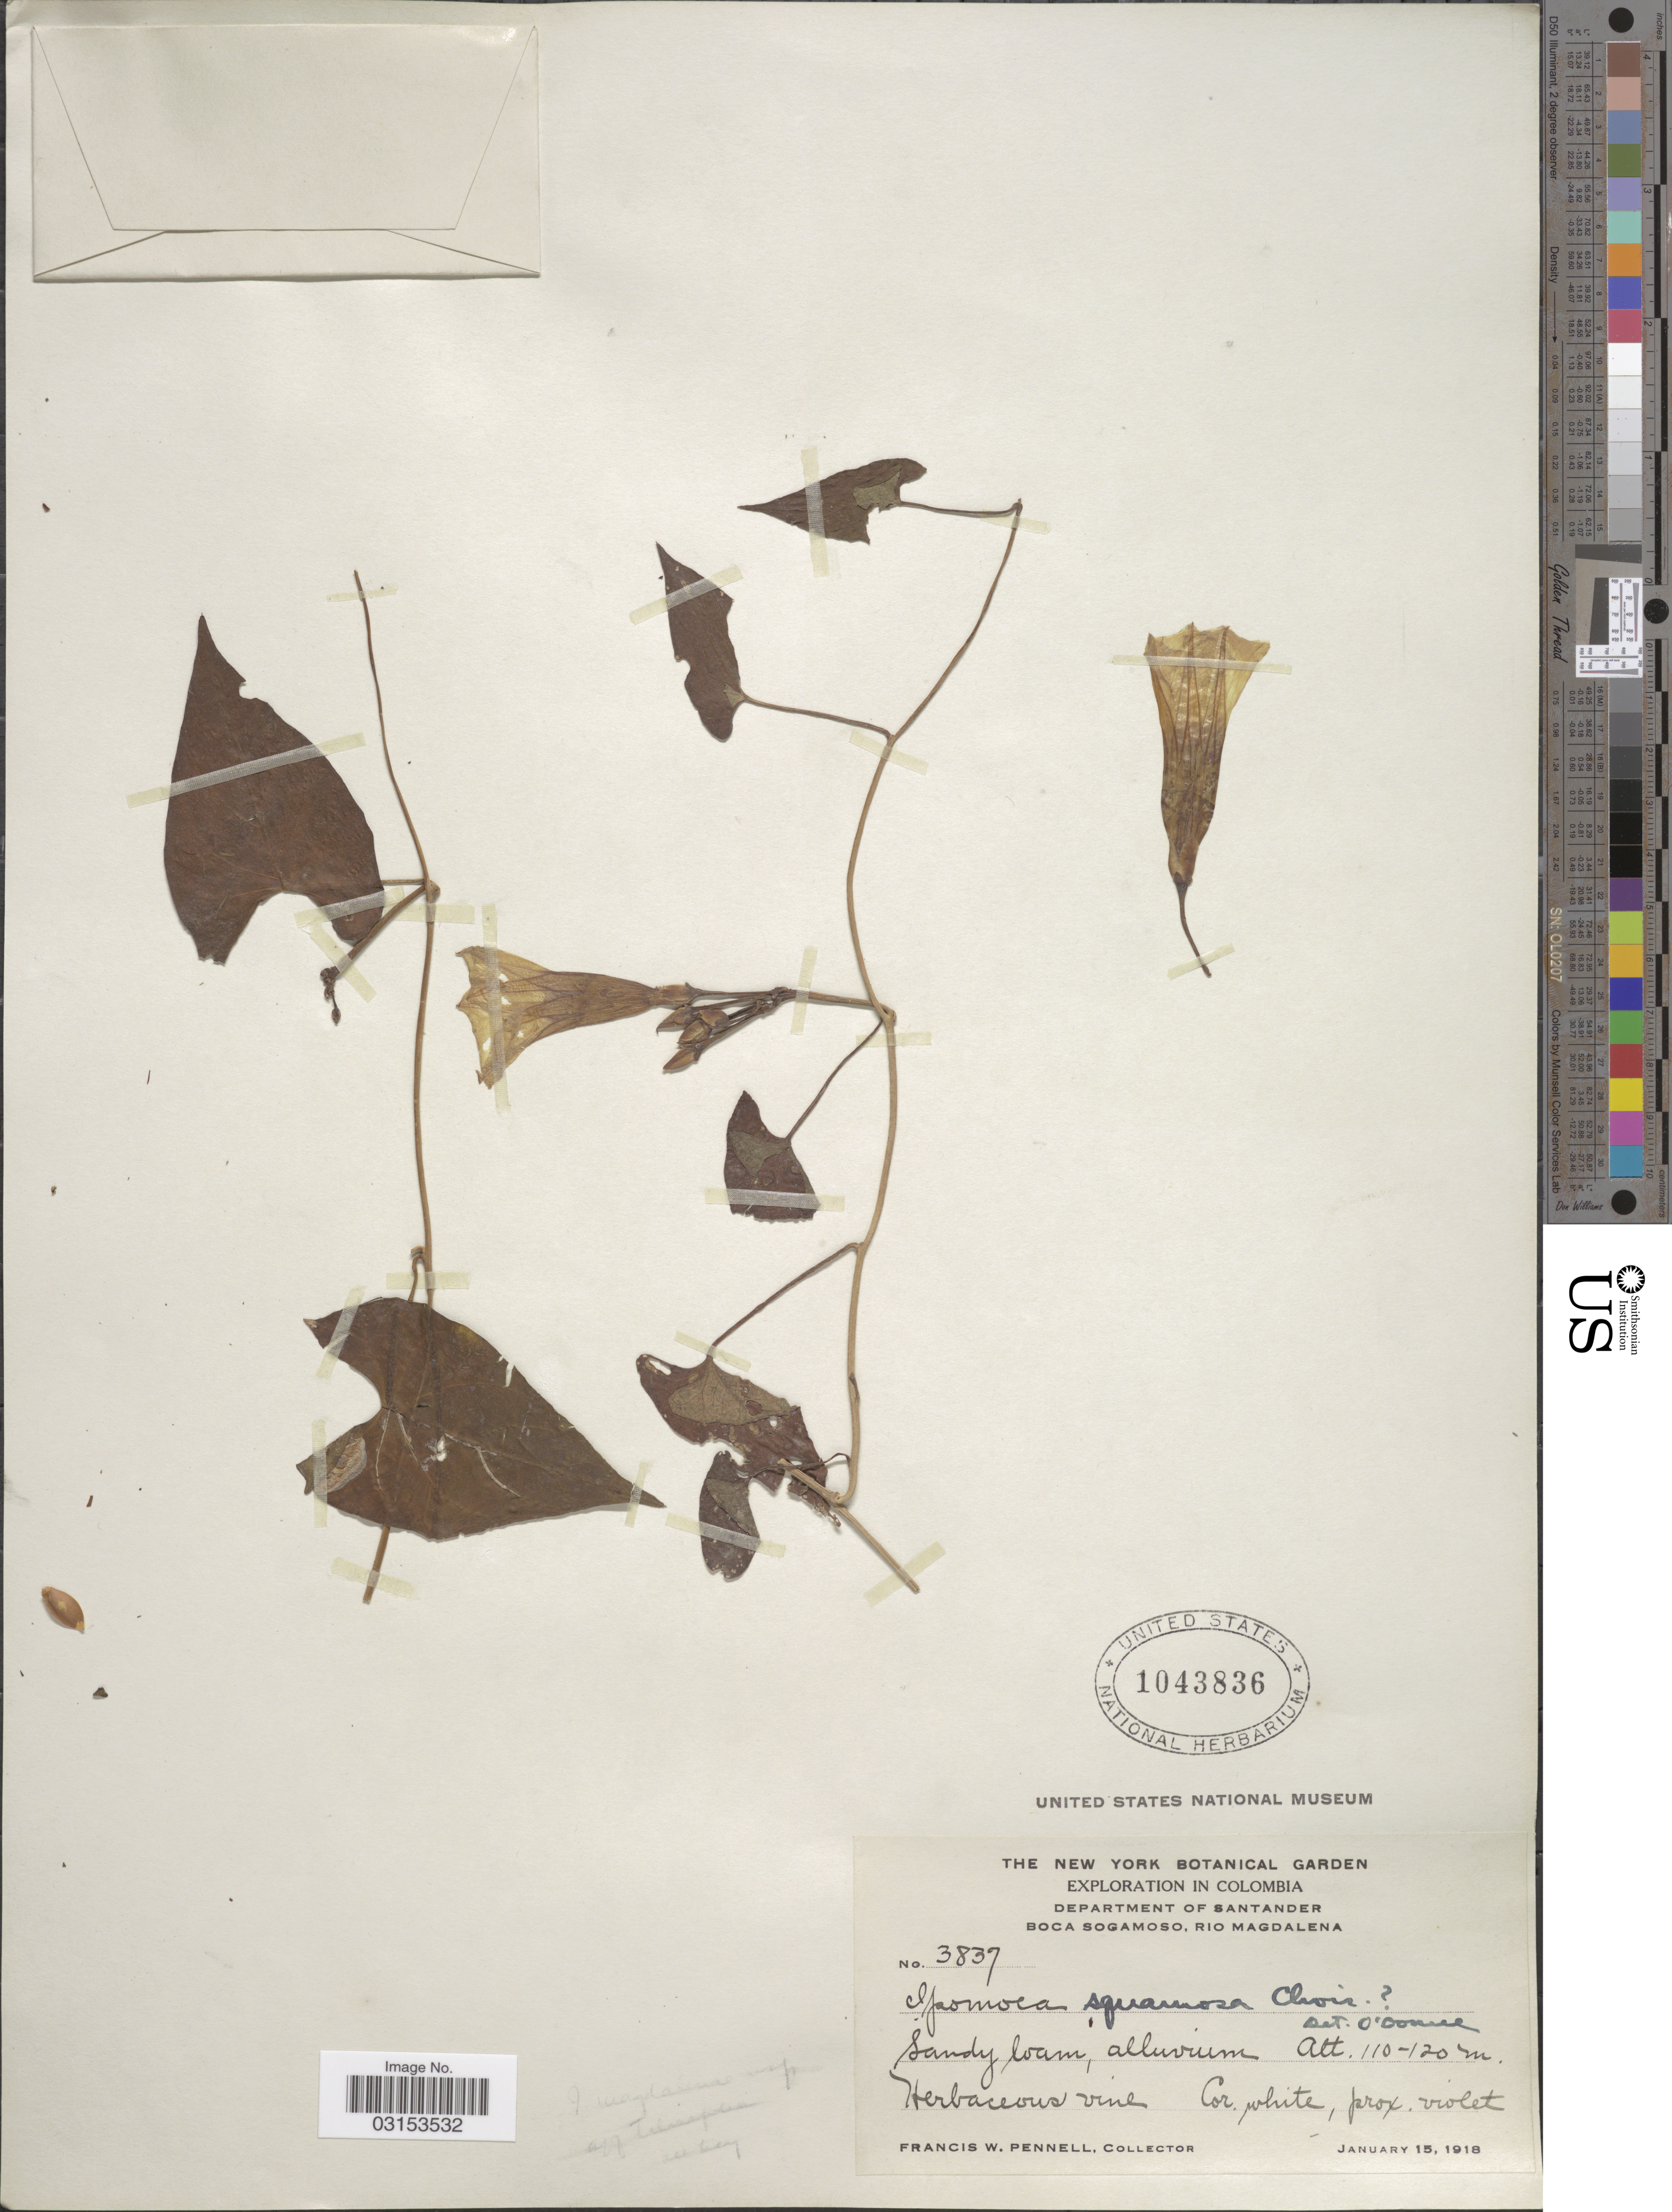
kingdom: Plantae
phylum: Tracheophyta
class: Magnoliopsida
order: Solanales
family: Convolvulaceae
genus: Ipomoea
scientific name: Ipomoea squamosa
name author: Choisy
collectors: F. W. Pennell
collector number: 3837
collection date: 1918-01-15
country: Colombia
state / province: Santander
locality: Department of Santander. Boca Sogamoso, Rio Magdalena.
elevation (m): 110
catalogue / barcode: US 1043836